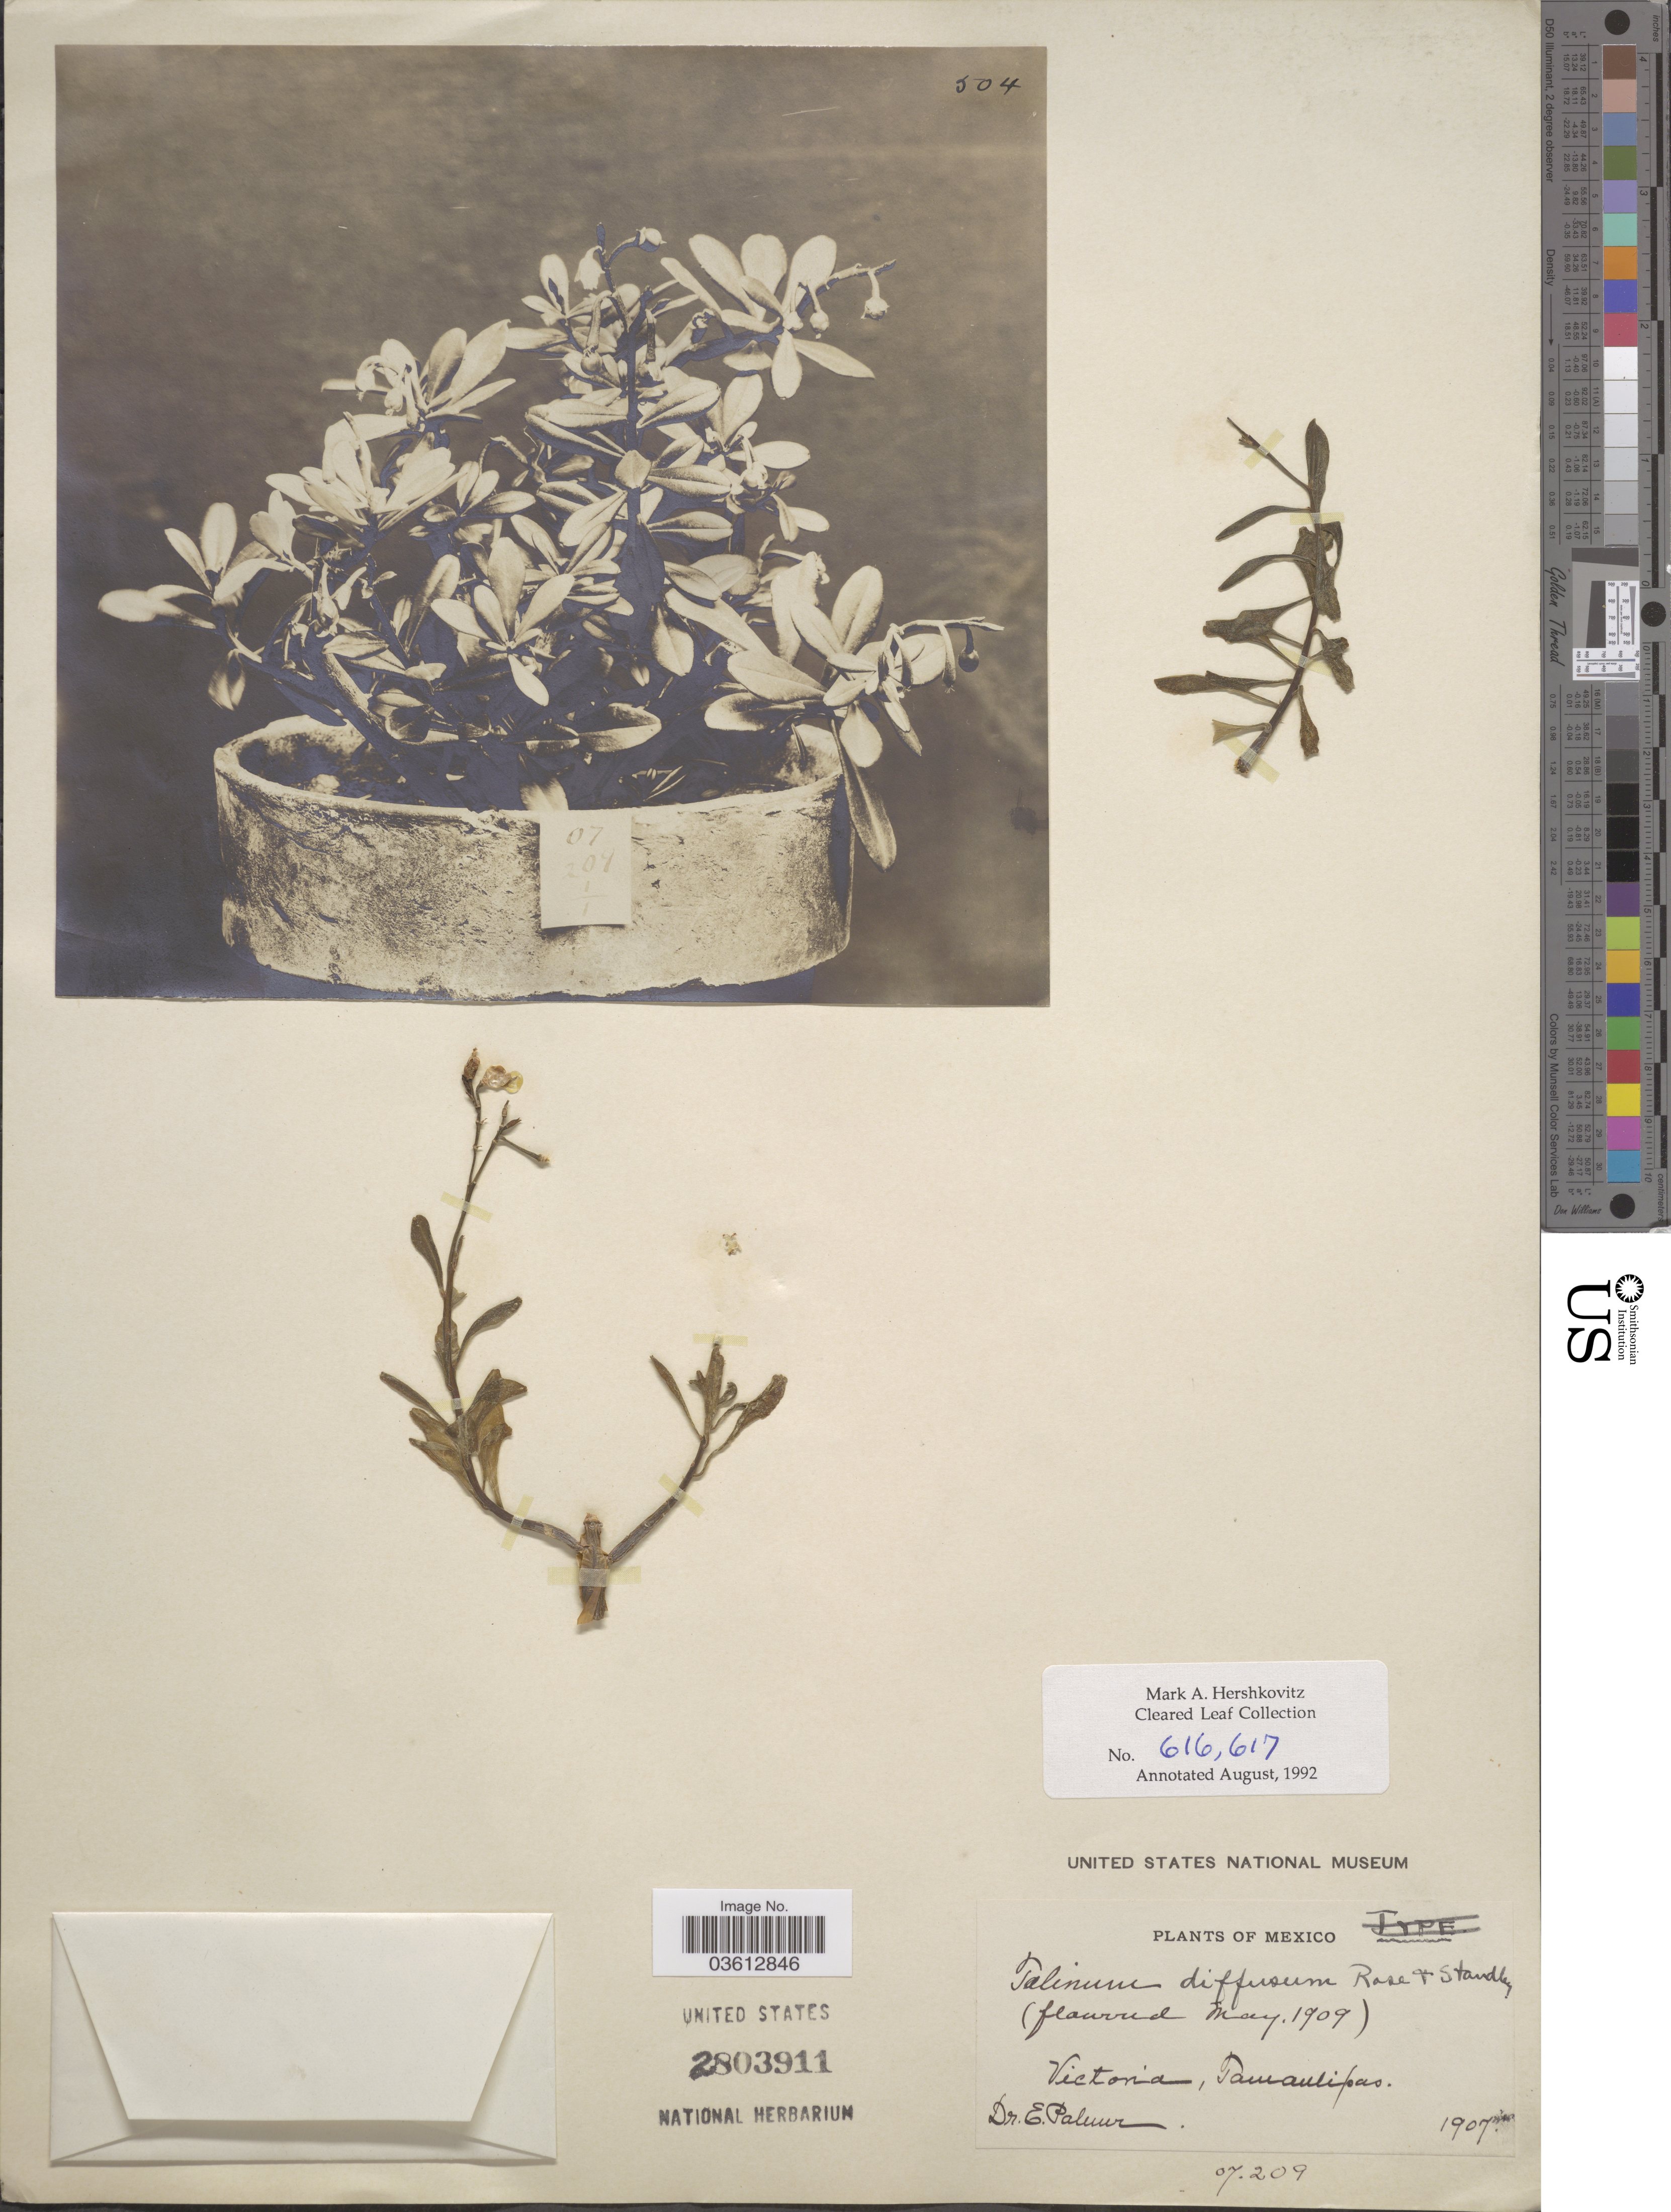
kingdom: Plantae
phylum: Tracheophyta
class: Magnoliopsida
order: Caryophyllales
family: Talinaceae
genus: Talinum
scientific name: Talinum diffusum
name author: Rose & Standl.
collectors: E. Palmer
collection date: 1907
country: Mexico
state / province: Tamaulipas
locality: Victoria.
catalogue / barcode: US 2803911